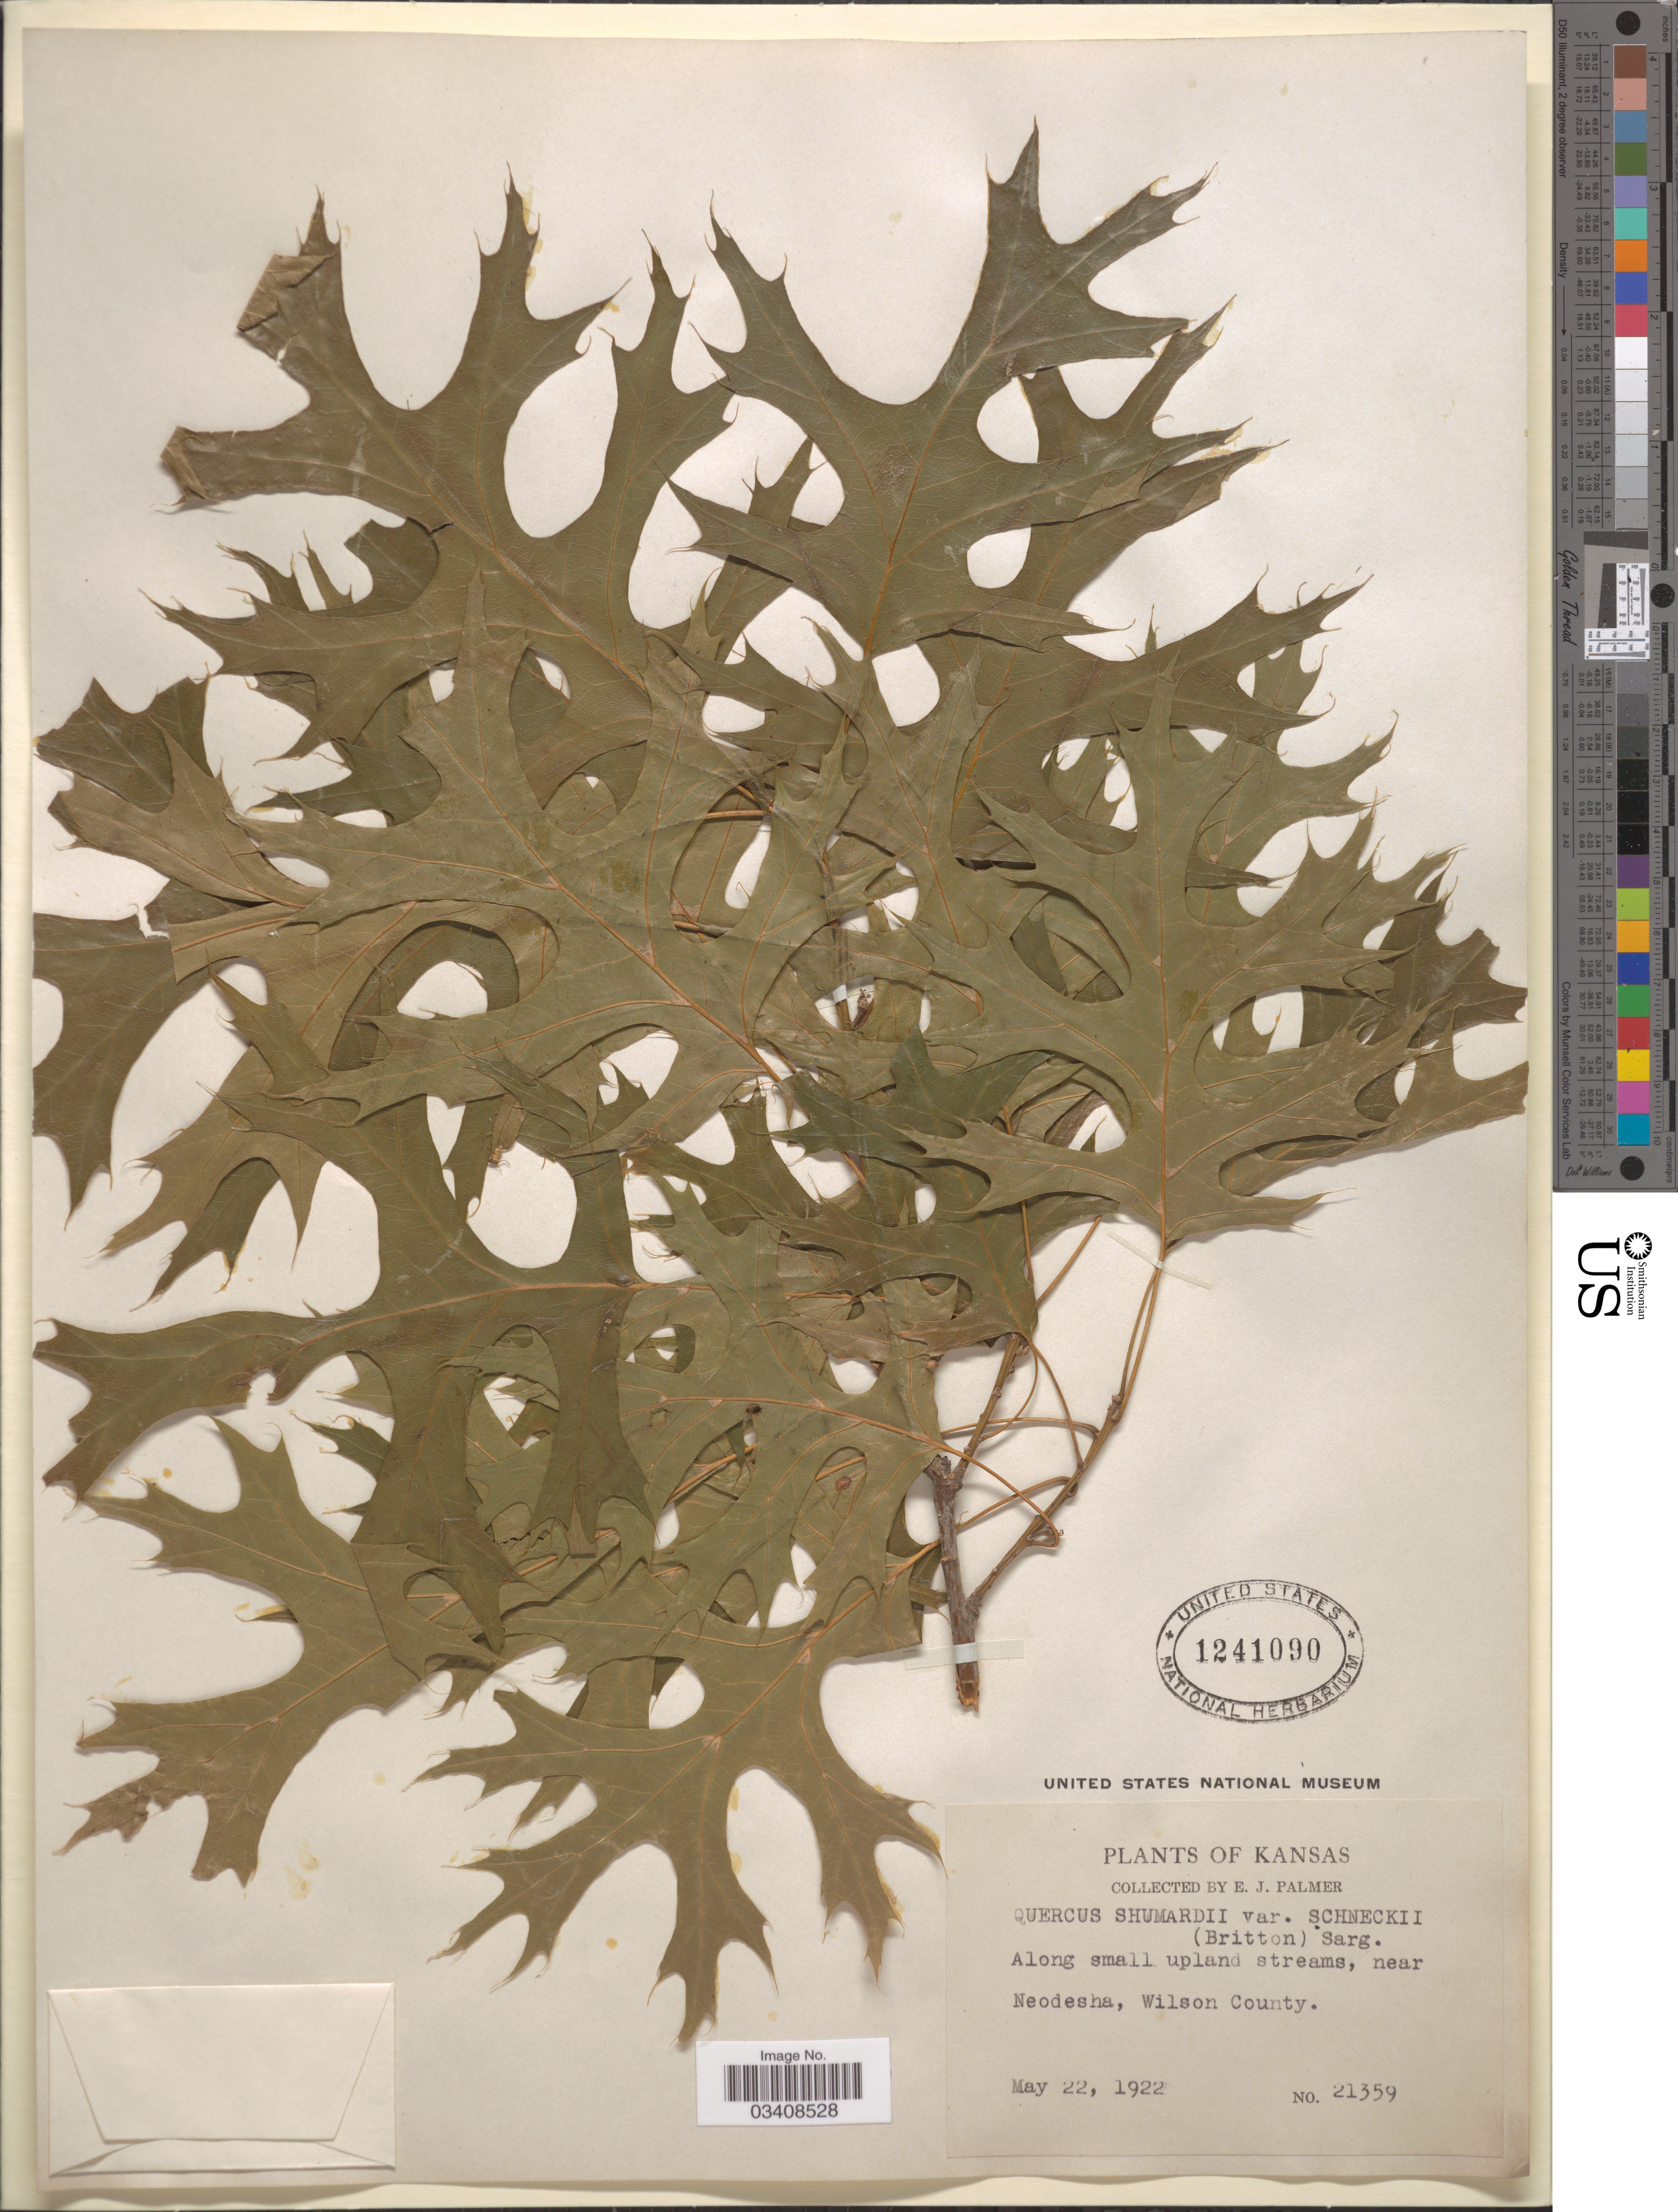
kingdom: Plantae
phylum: Tracheophyta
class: Magnoliopsida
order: Fagales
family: Fagaceae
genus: Quercus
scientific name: Quercus shumardii var. schneckii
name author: (Britton) Sarg.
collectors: E. J. Palmer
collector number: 21359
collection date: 1922-05-22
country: United States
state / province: Kansas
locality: Along small upland streams, near Neodesha, Wilson County.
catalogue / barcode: US 1241090